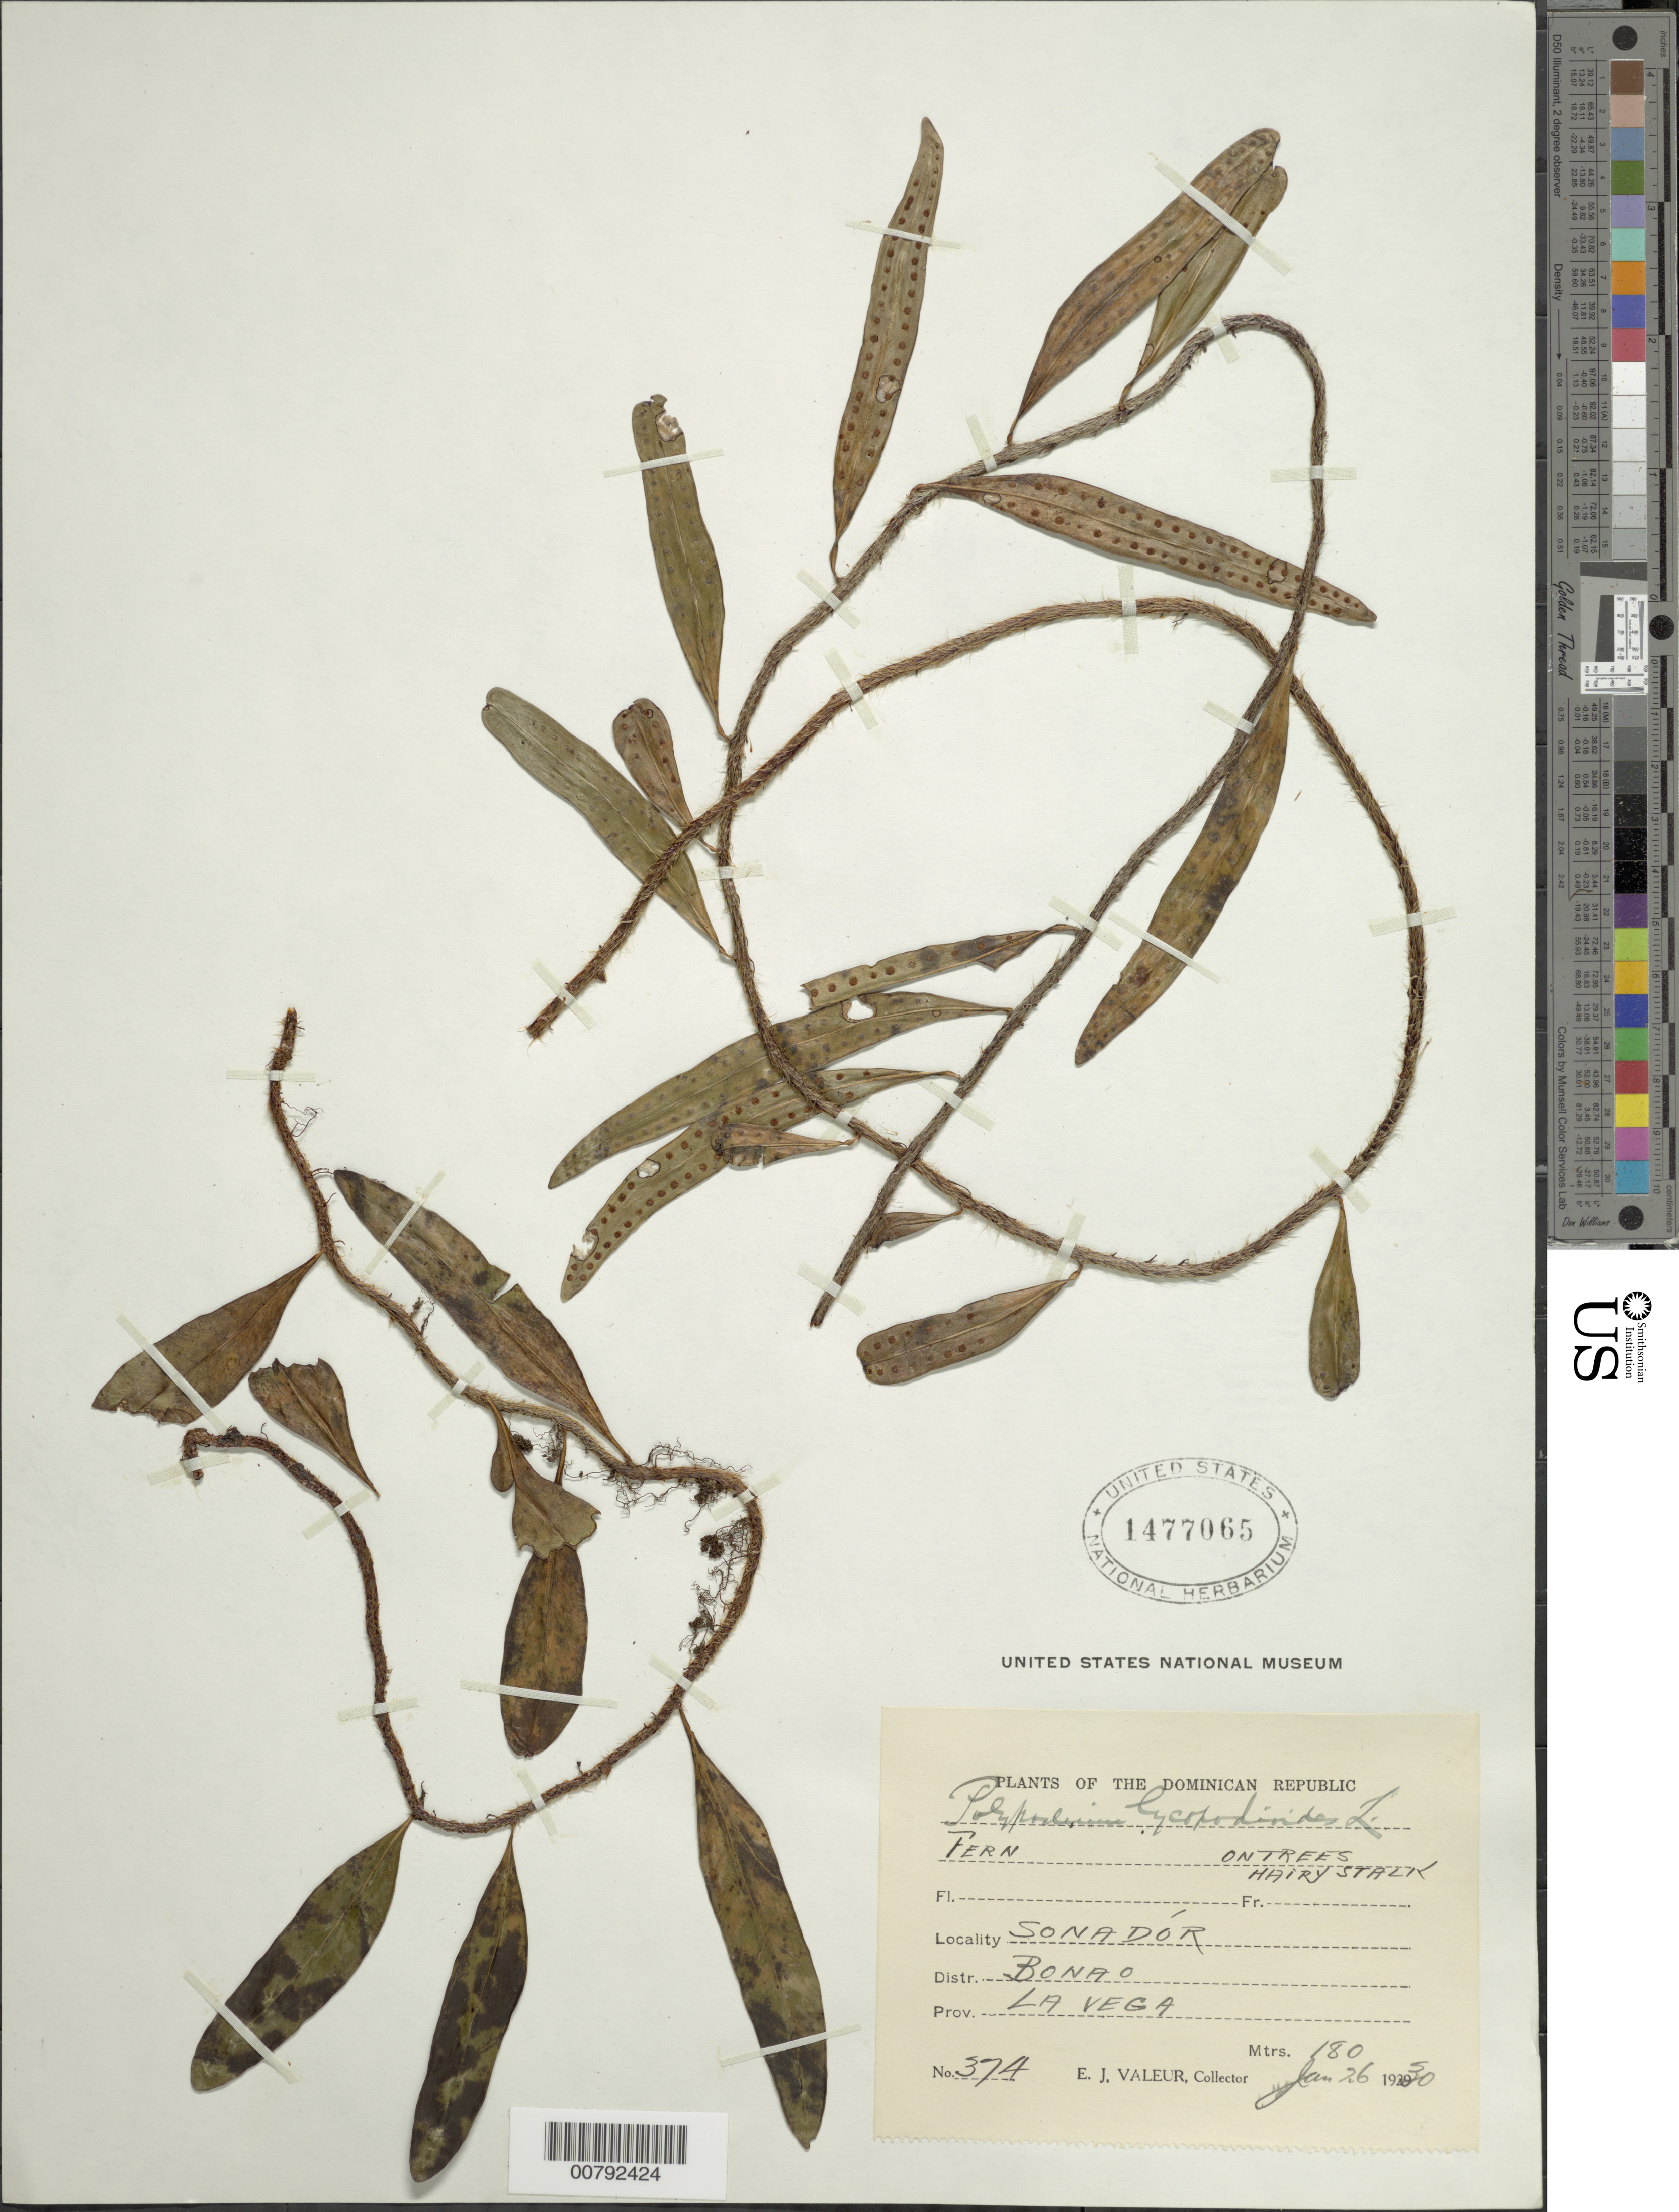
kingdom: Plantae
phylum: Tracheophyta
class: Polypodiopsida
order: Polypodiales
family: Polypodiaceae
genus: Microgramma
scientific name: Microgramma lycopodioides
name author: (L.) Copel.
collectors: E. Valeur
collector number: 374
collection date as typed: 26 Jan 1930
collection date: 1930-01-26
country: Dominican Republic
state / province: La Vega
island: Hispaniola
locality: Dist. Bonao, Sonadór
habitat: On trees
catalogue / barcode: US 1477065